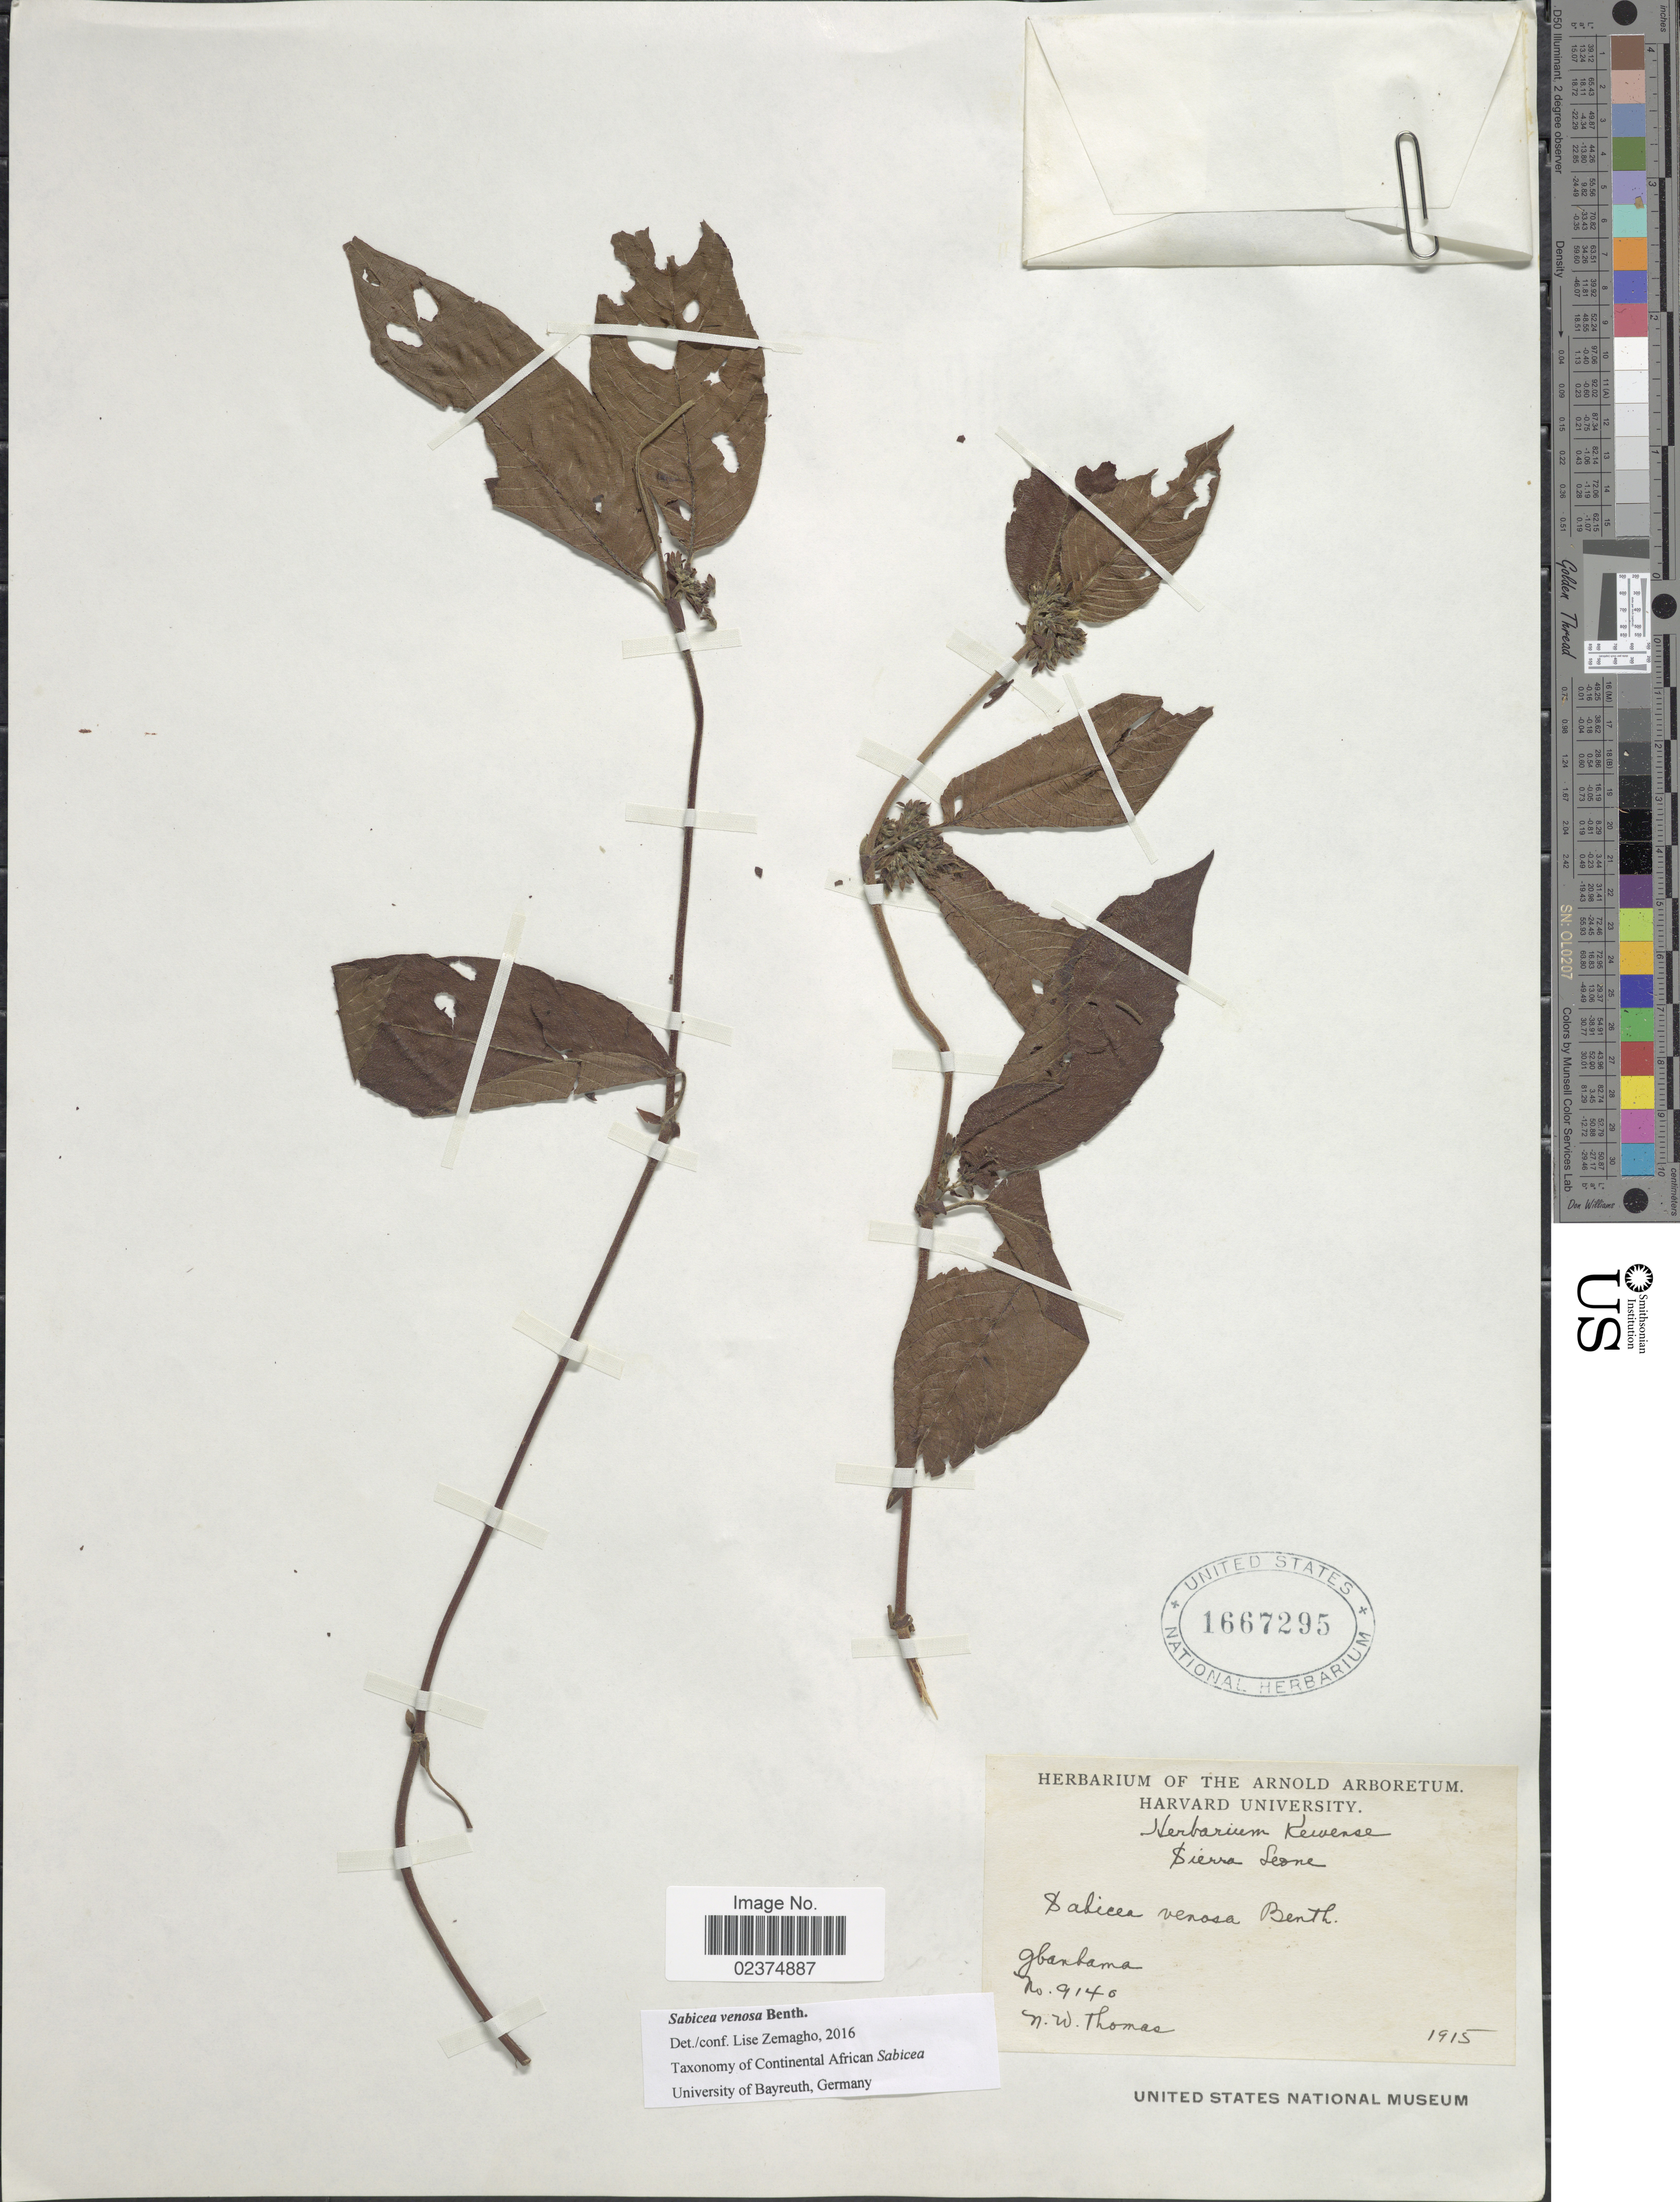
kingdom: Plantae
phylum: Tracheophyta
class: Magnoliopsida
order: Gentianales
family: Rubiaceae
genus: Sabicea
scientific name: Sabicea venosa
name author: Benth.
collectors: N. Thomas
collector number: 9140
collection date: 1915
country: Sierra Leone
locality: Gbanbama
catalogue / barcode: US 1667295